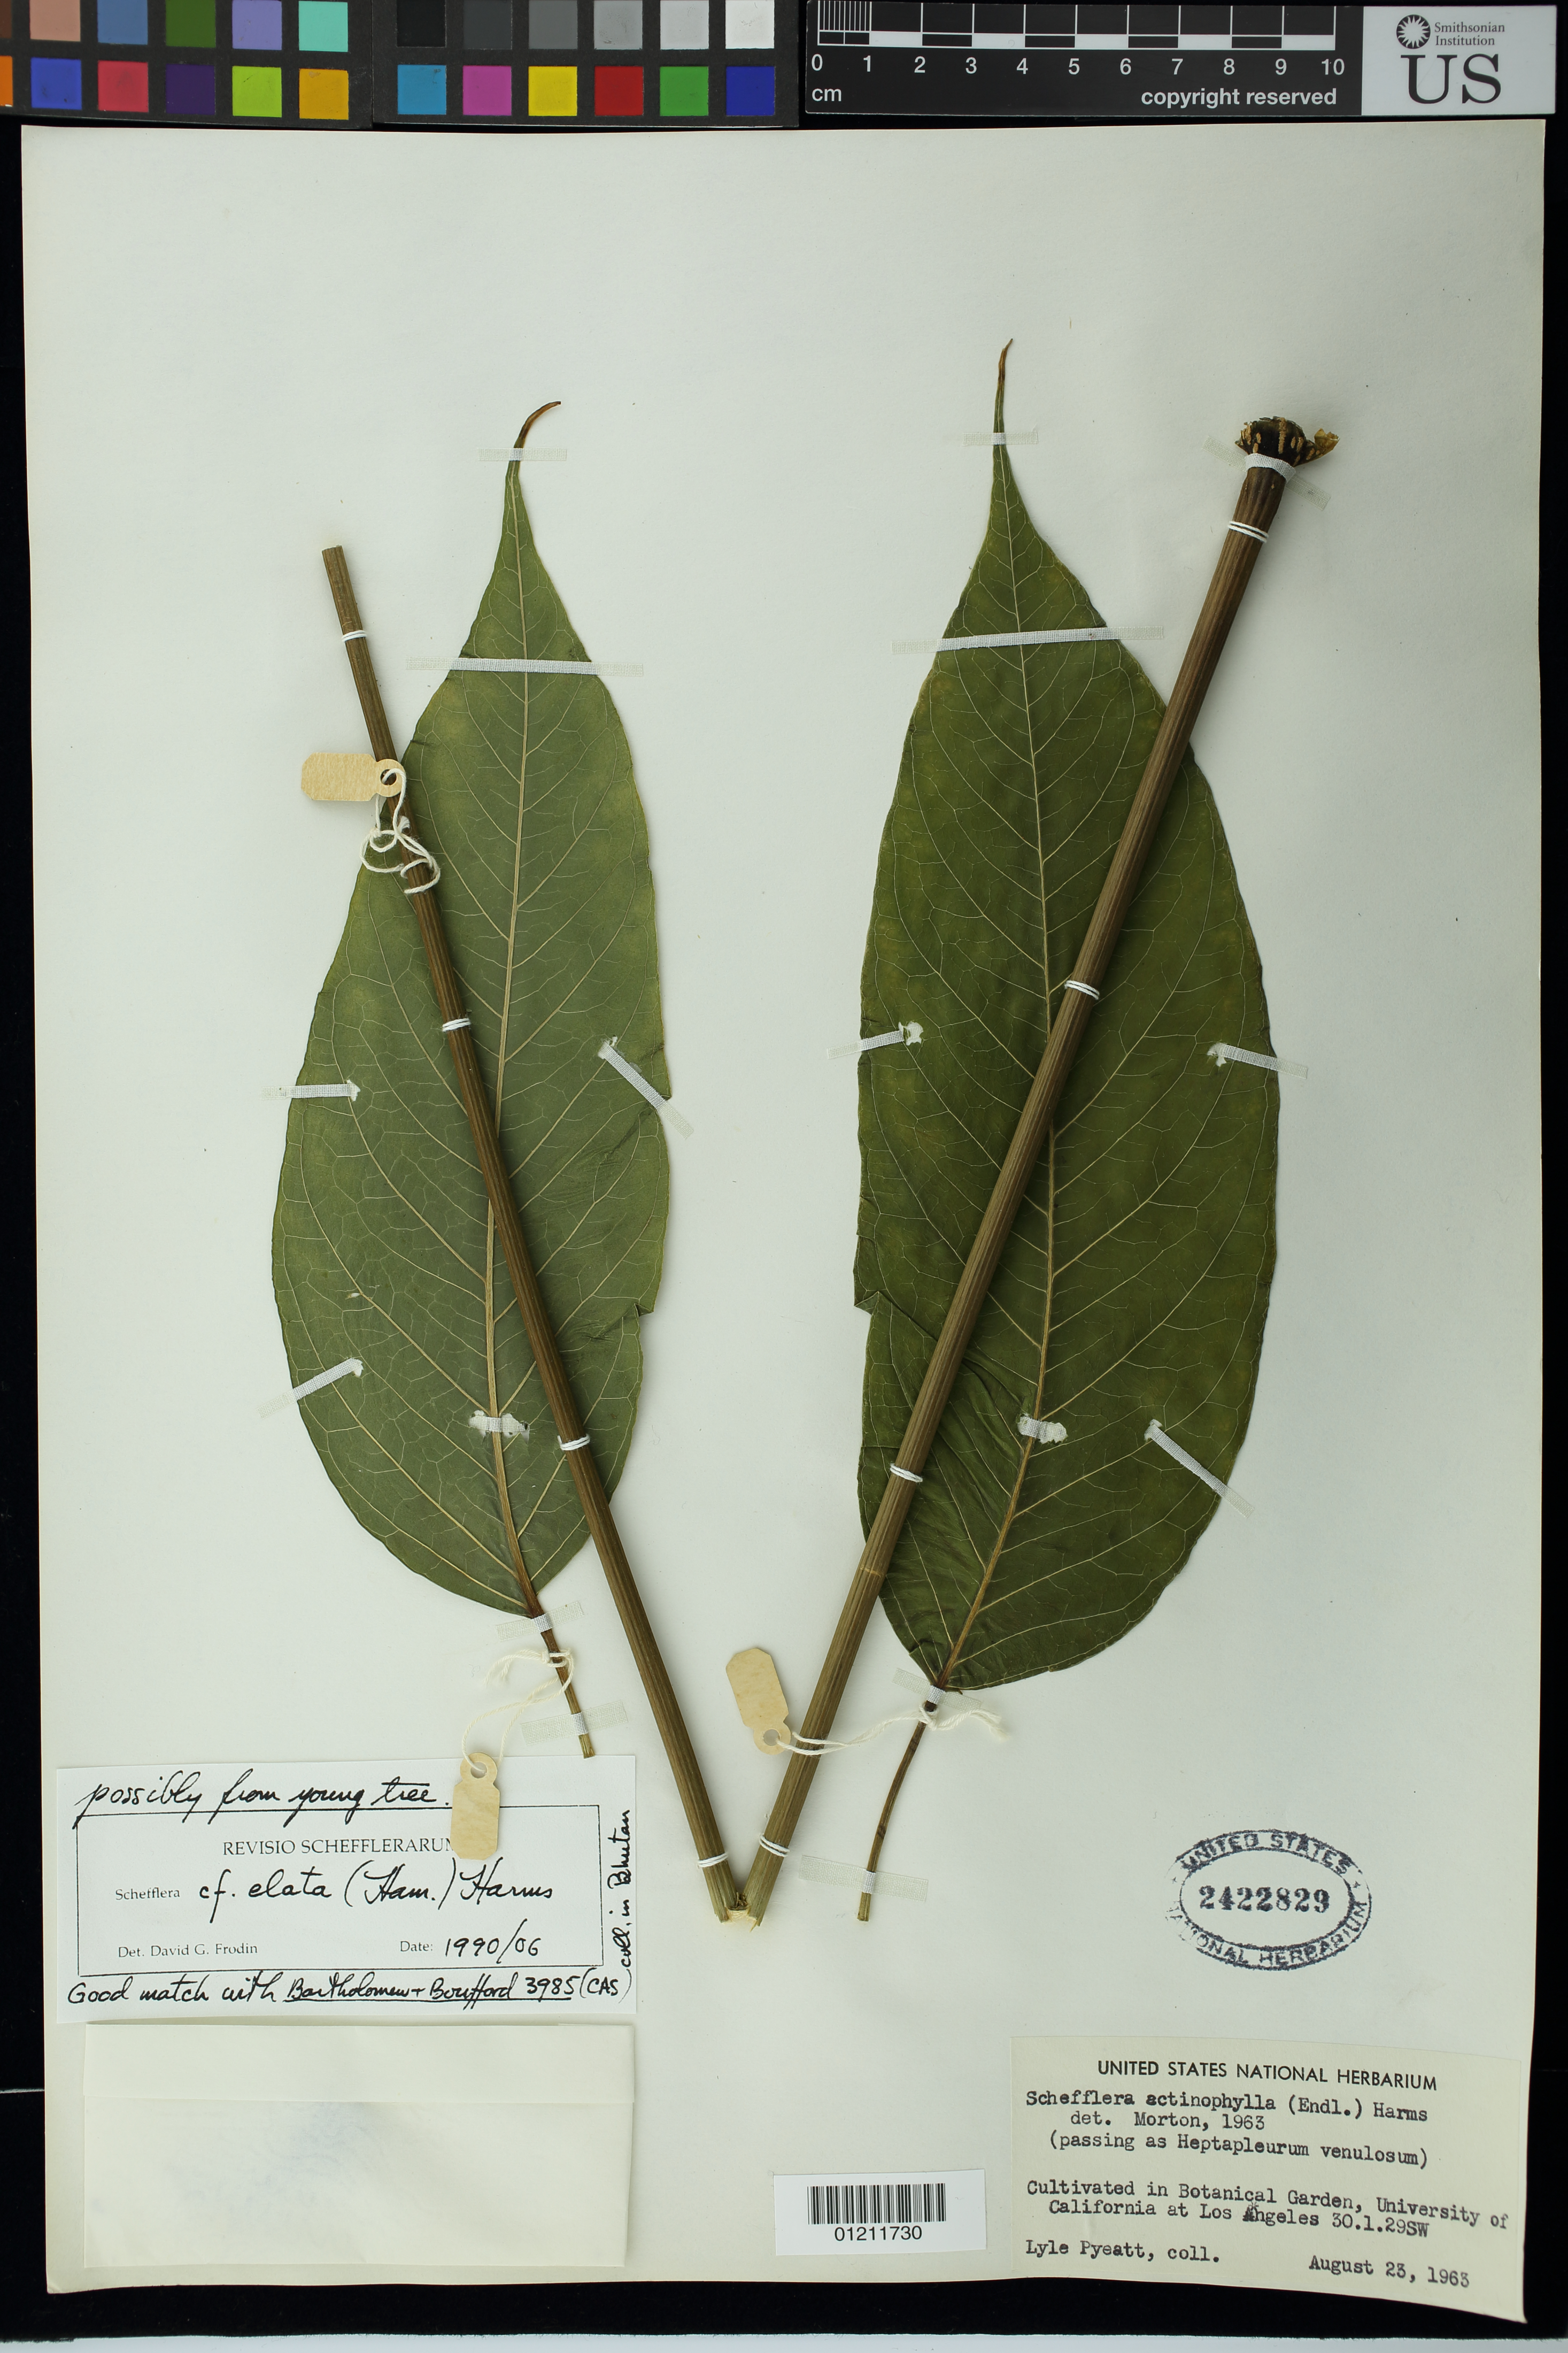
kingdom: Plantae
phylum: Tracheophyta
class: Magnoliopsida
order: Apiales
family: Araliaceae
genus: Schefflera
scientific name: Schefflera elata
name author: (Buch.-Ham.) Harms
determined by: Frodin, D. G.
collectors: L. Pyeatt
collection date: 1963-08-23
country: United States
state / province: California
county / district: Los Angeles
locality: Cultivated in Botanical Garden, University of California at Los Angeles 30.1.29SW.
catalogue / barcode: US 2422829